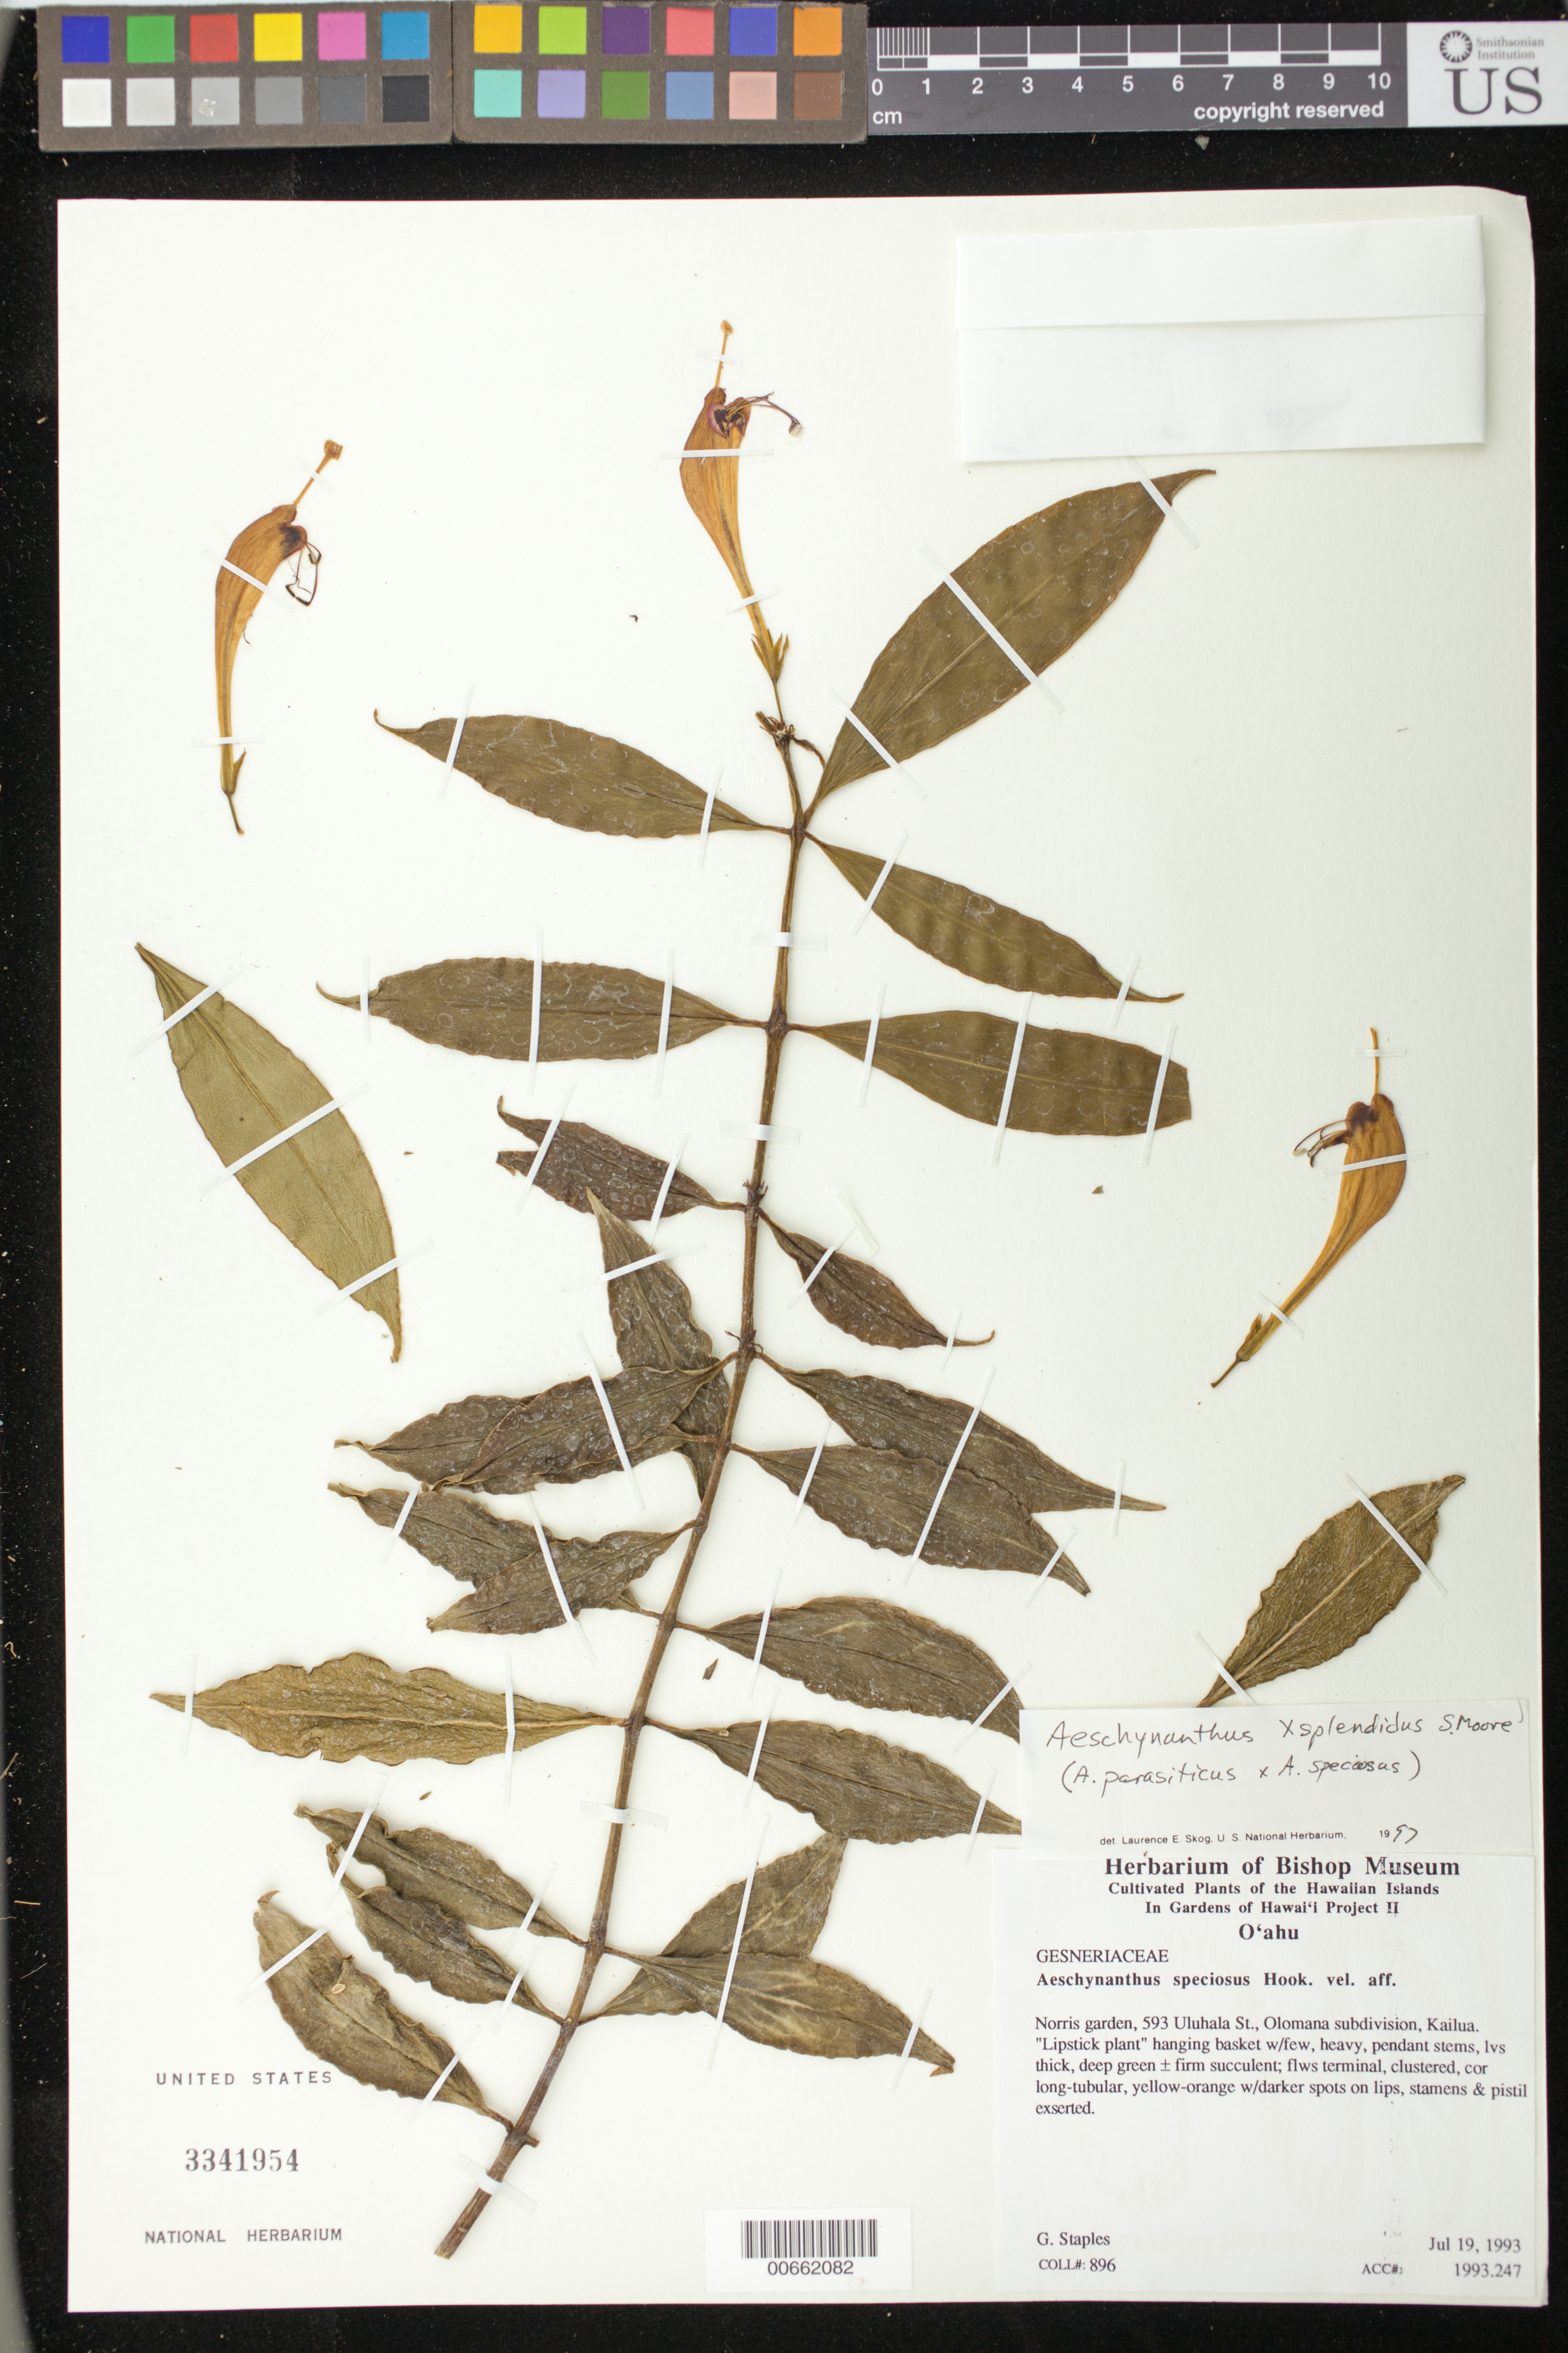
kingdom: Plantae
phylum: Tracheophyta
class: Magnoliopsida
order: Lamiales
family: Gesneriaceae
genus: Aeschynanthus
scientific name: Aeschynanthus x splendidus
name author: T. Moore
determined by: Skog, Laurence E.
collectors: G. Staples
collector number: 896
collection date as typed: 19 Jul 1993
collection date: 1993-07-19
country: United States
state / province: Hawaii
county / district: Honolulu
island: Oahu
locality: Norris garden, 593 Uluhala St., Olomana subdivision, Kailua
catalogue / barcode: US 3341954